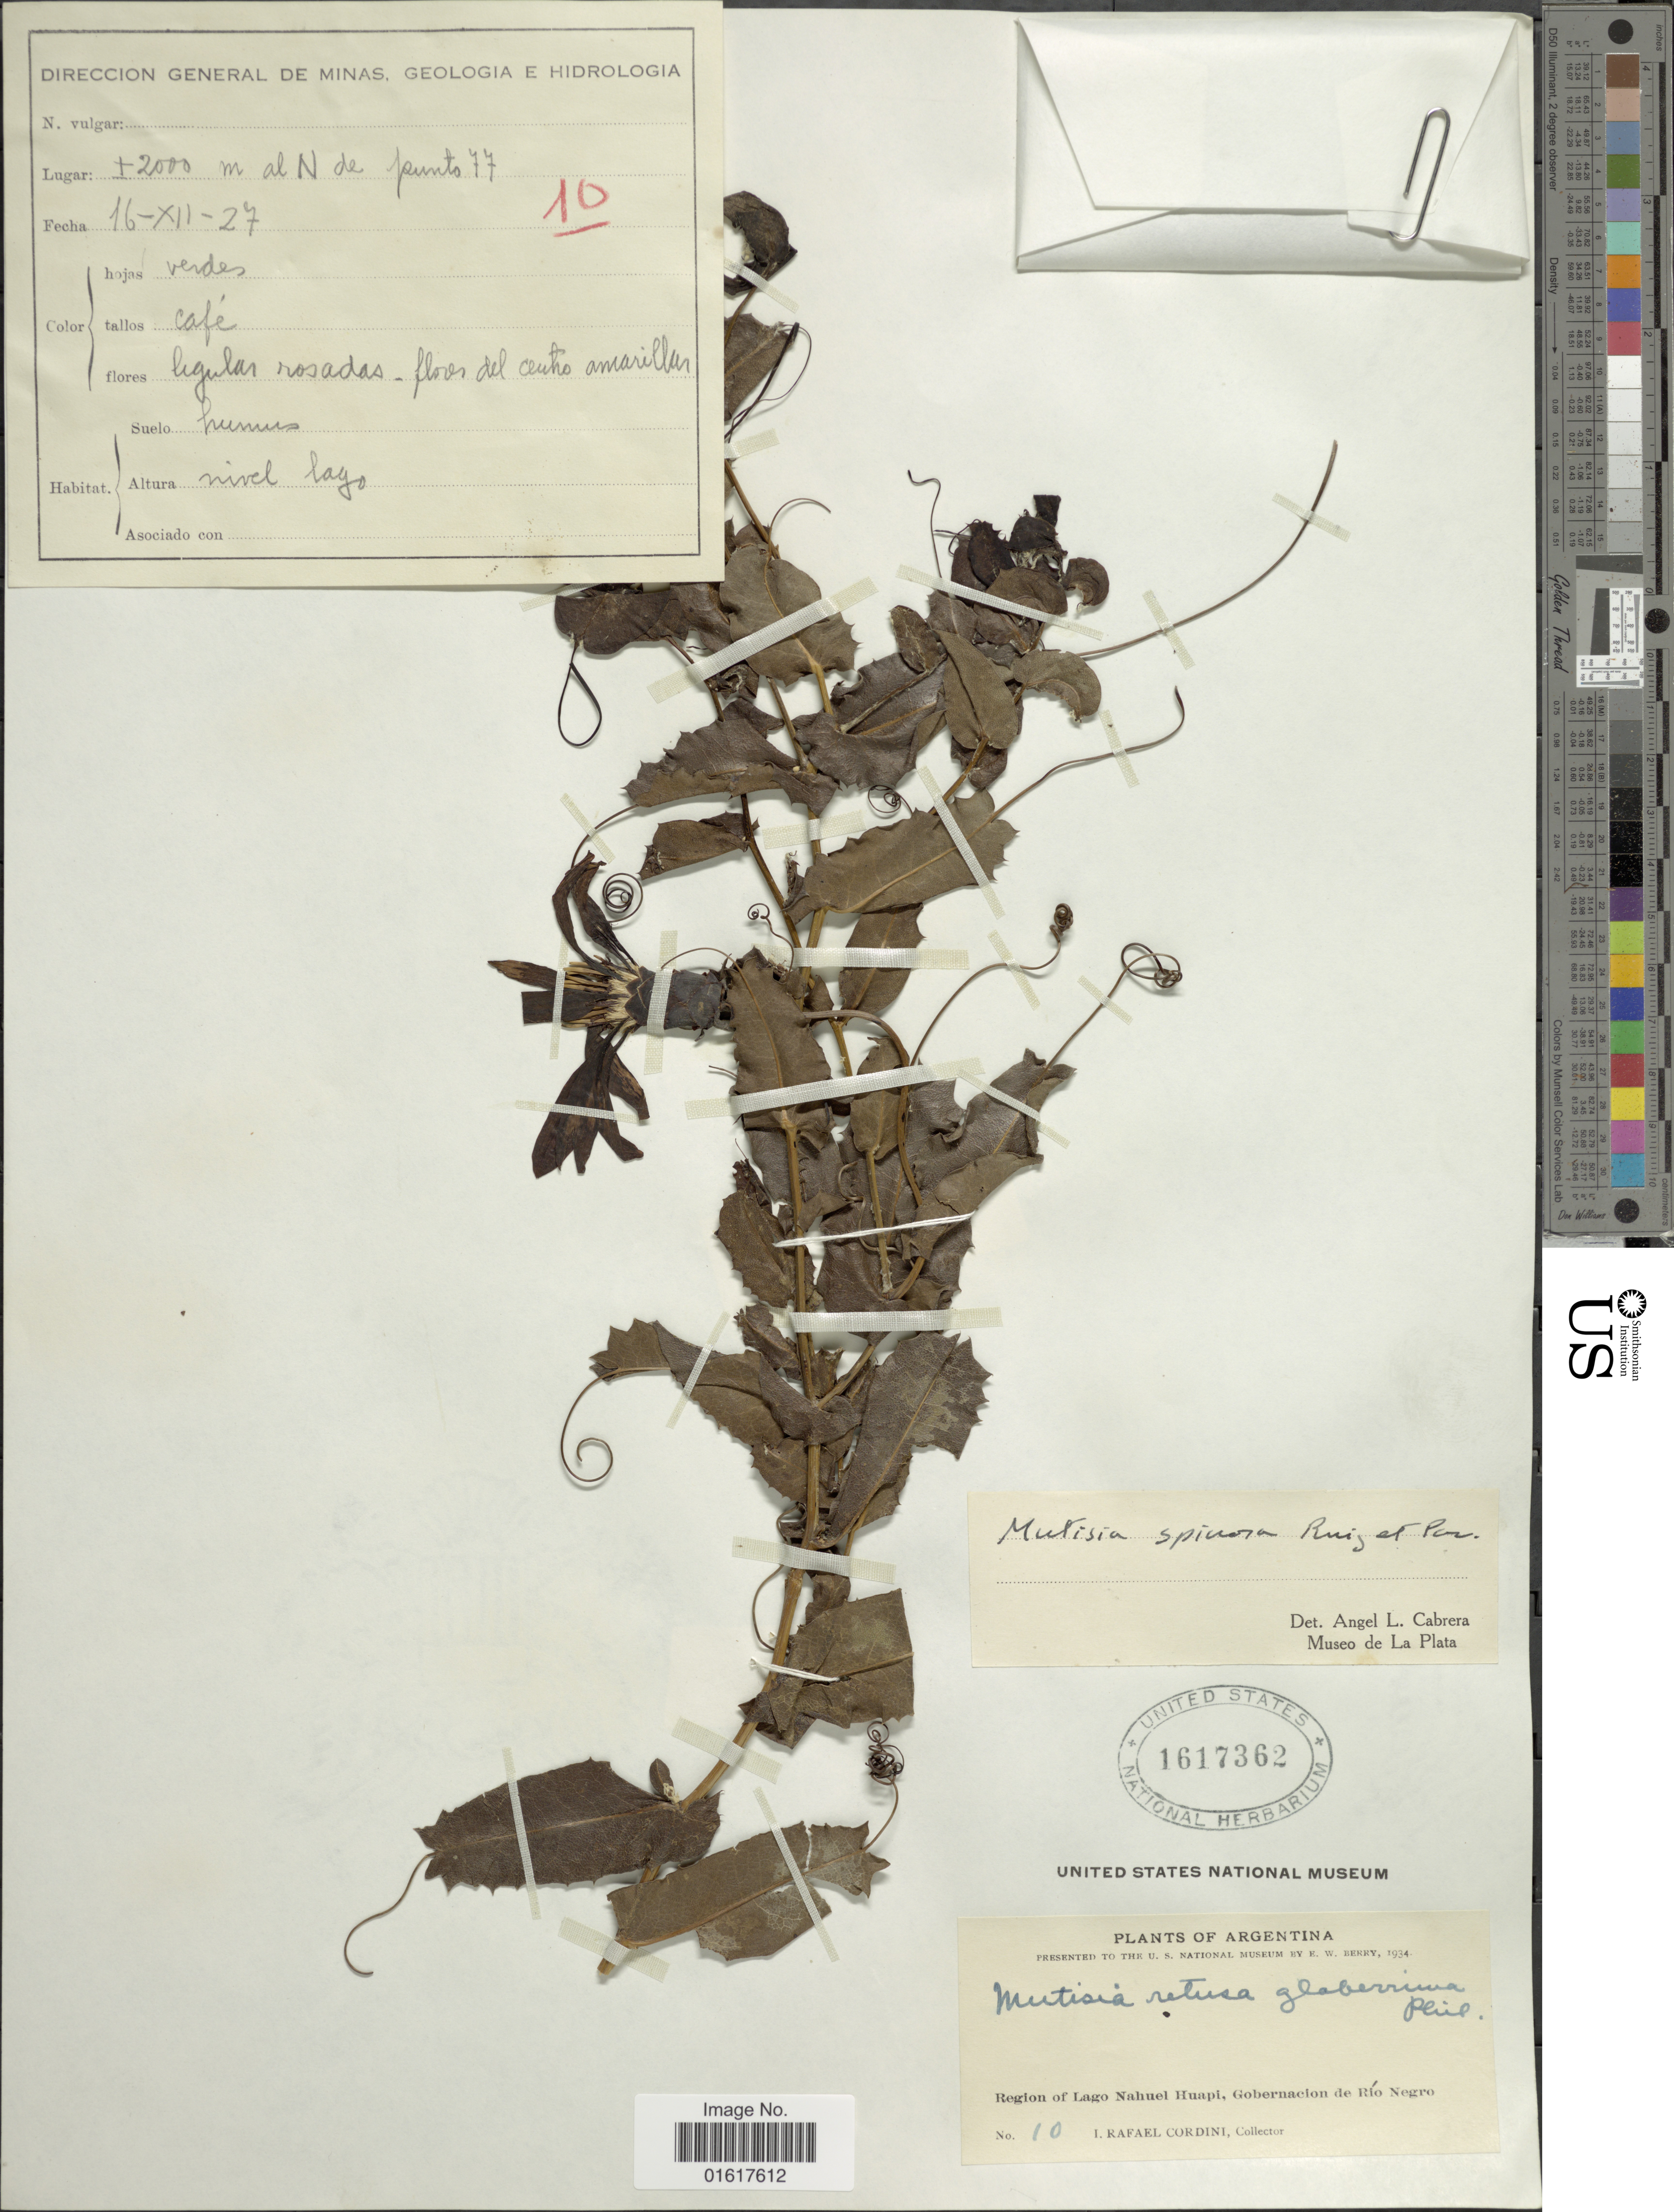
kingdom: Plantae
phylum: Tracheophyta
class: Magnoliopsida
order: Asterales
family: Asteraceae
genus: Mutisia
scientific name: Mutisia spinosa var. spinosa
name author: Ruiz & Pav.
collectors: I. Cordini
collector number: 10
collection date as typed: Transcribed d/m/y: 16/12/27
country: Argentina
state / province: Rio Negro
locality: Region of Lago Nahuel Huapi. al N de punto 77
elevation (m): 2000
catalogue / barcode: US 1617362